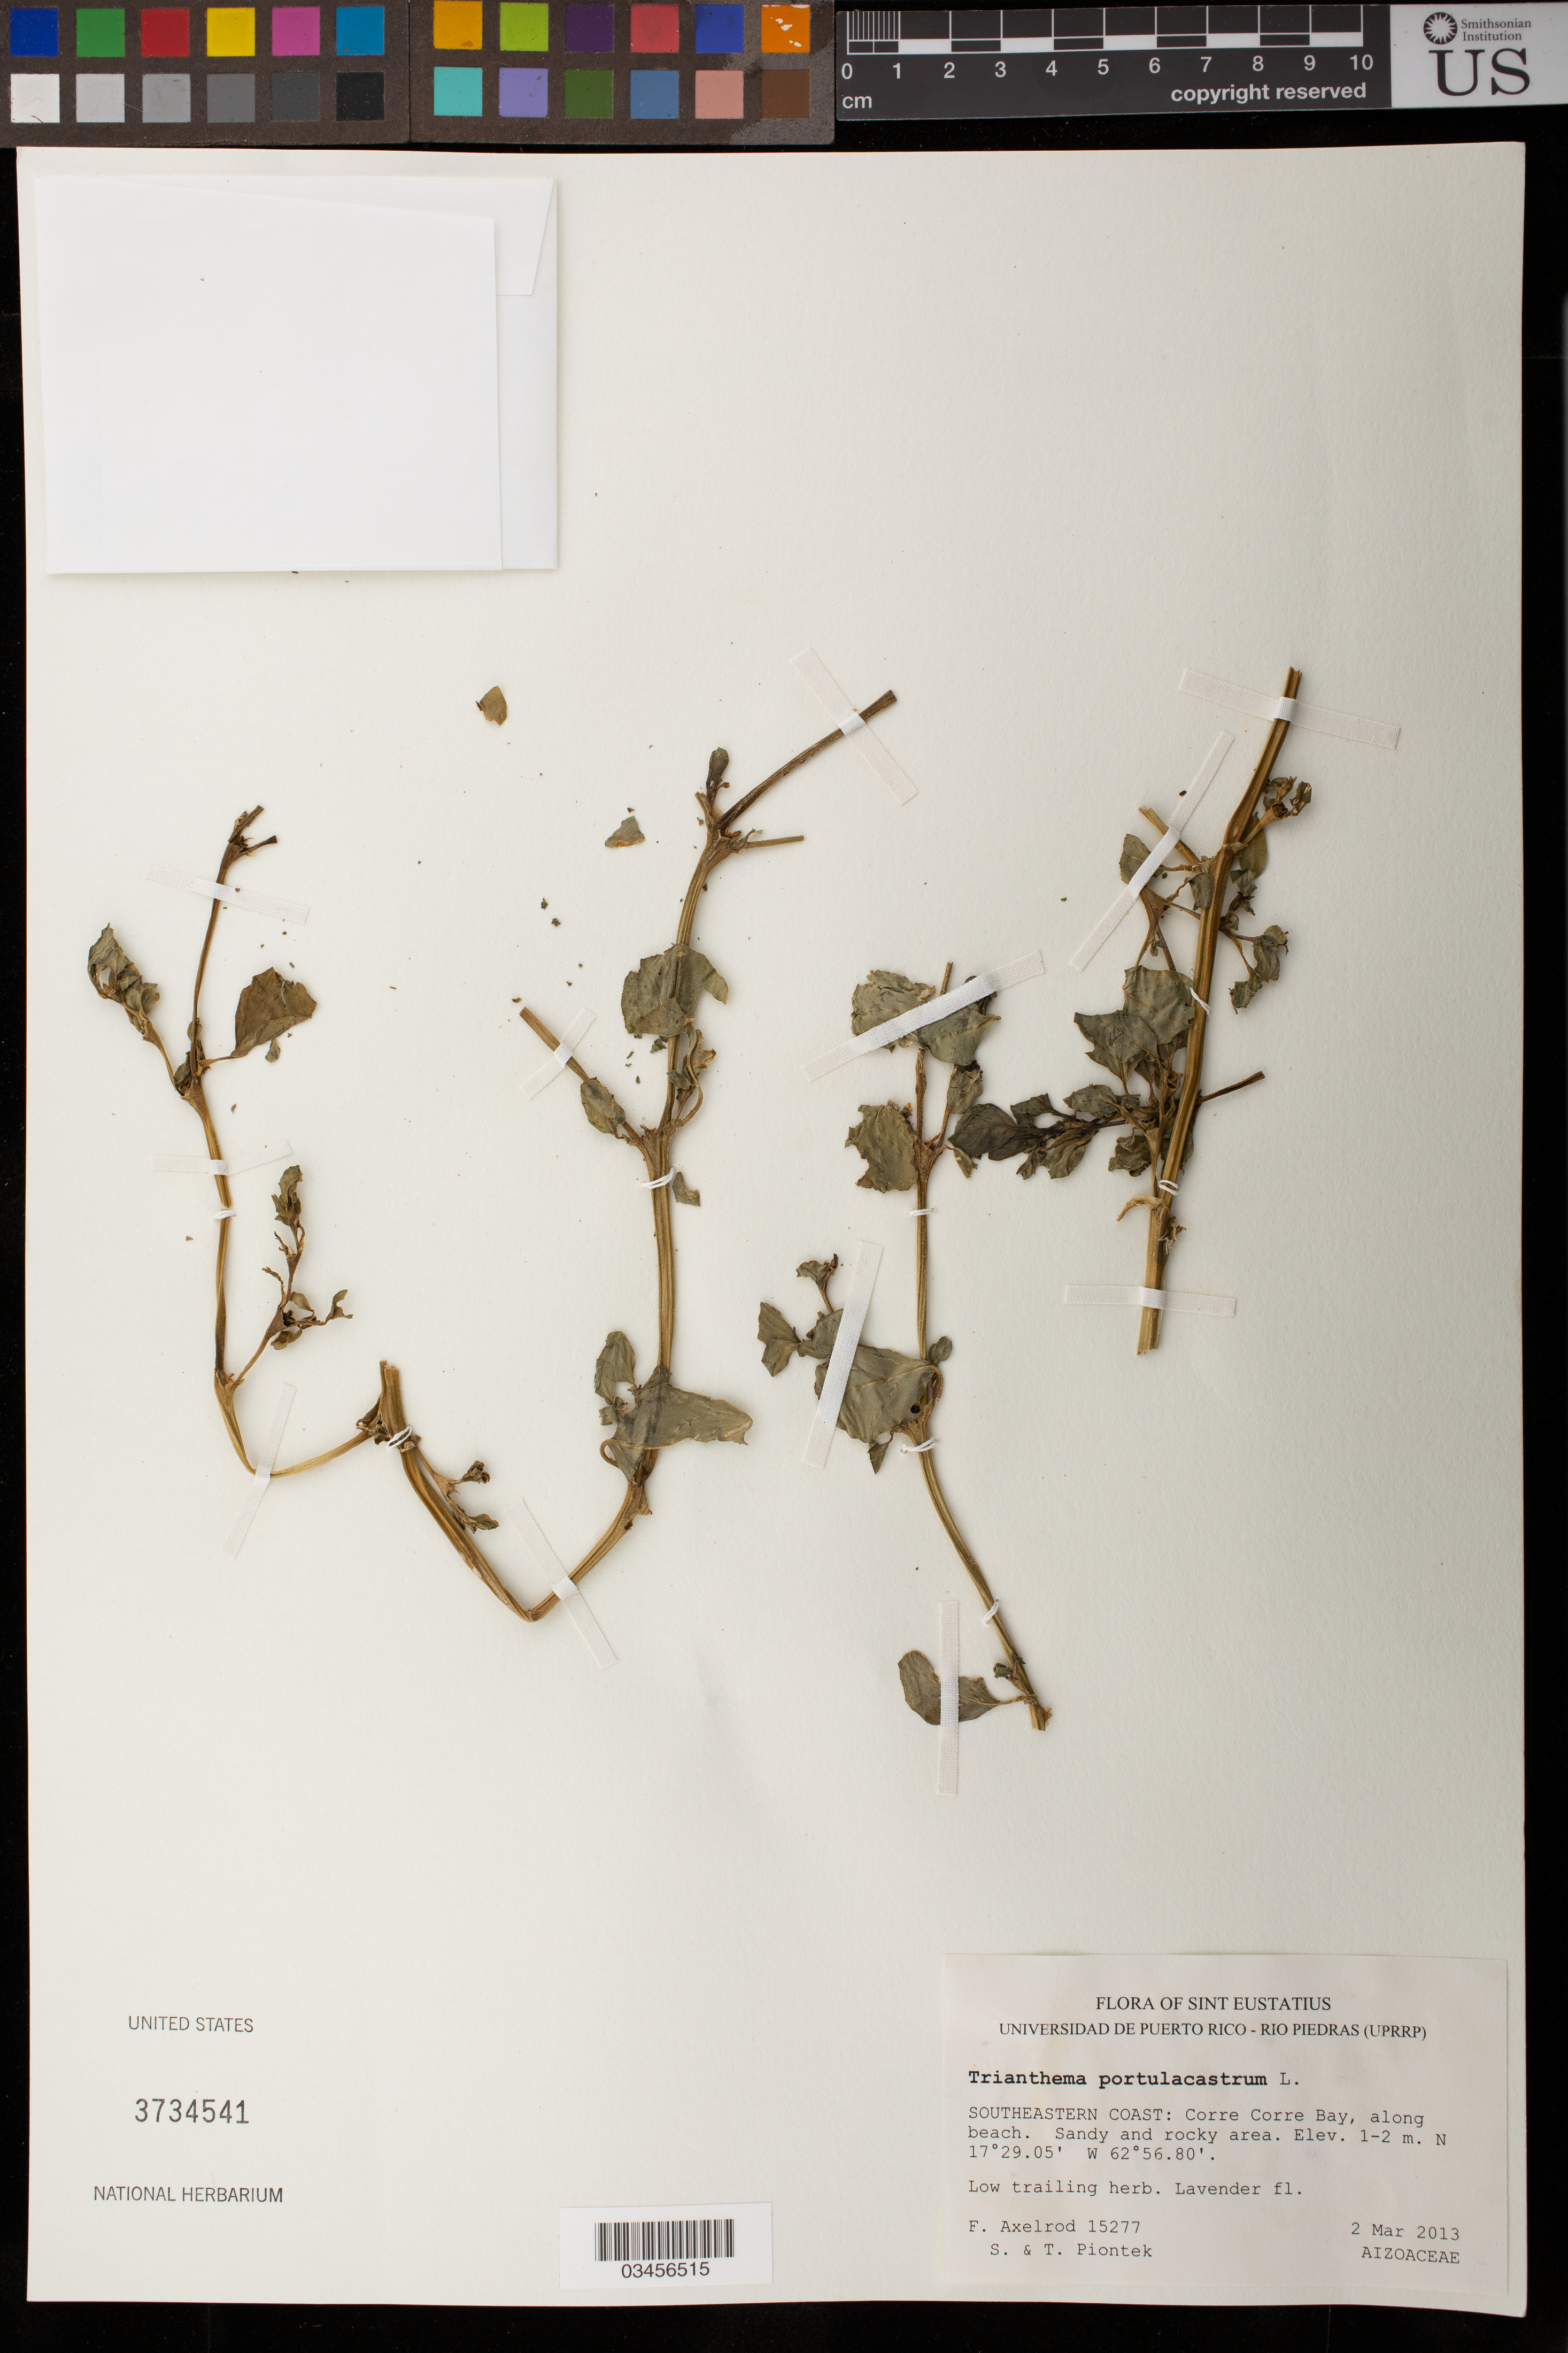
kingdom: Plantae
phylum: Tracheophyta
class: Magnoliopsida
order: Gentianales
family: Apocynaceae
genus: Philibertia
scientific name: Philibertia peduncularis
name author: (Benth.) Goyder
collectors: H. H. Rusby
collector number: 1048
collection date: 1886-05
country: Bolivia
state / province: La Páz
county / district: Larecaja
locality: Mapiri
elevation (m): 1524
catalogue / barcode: US 1338295